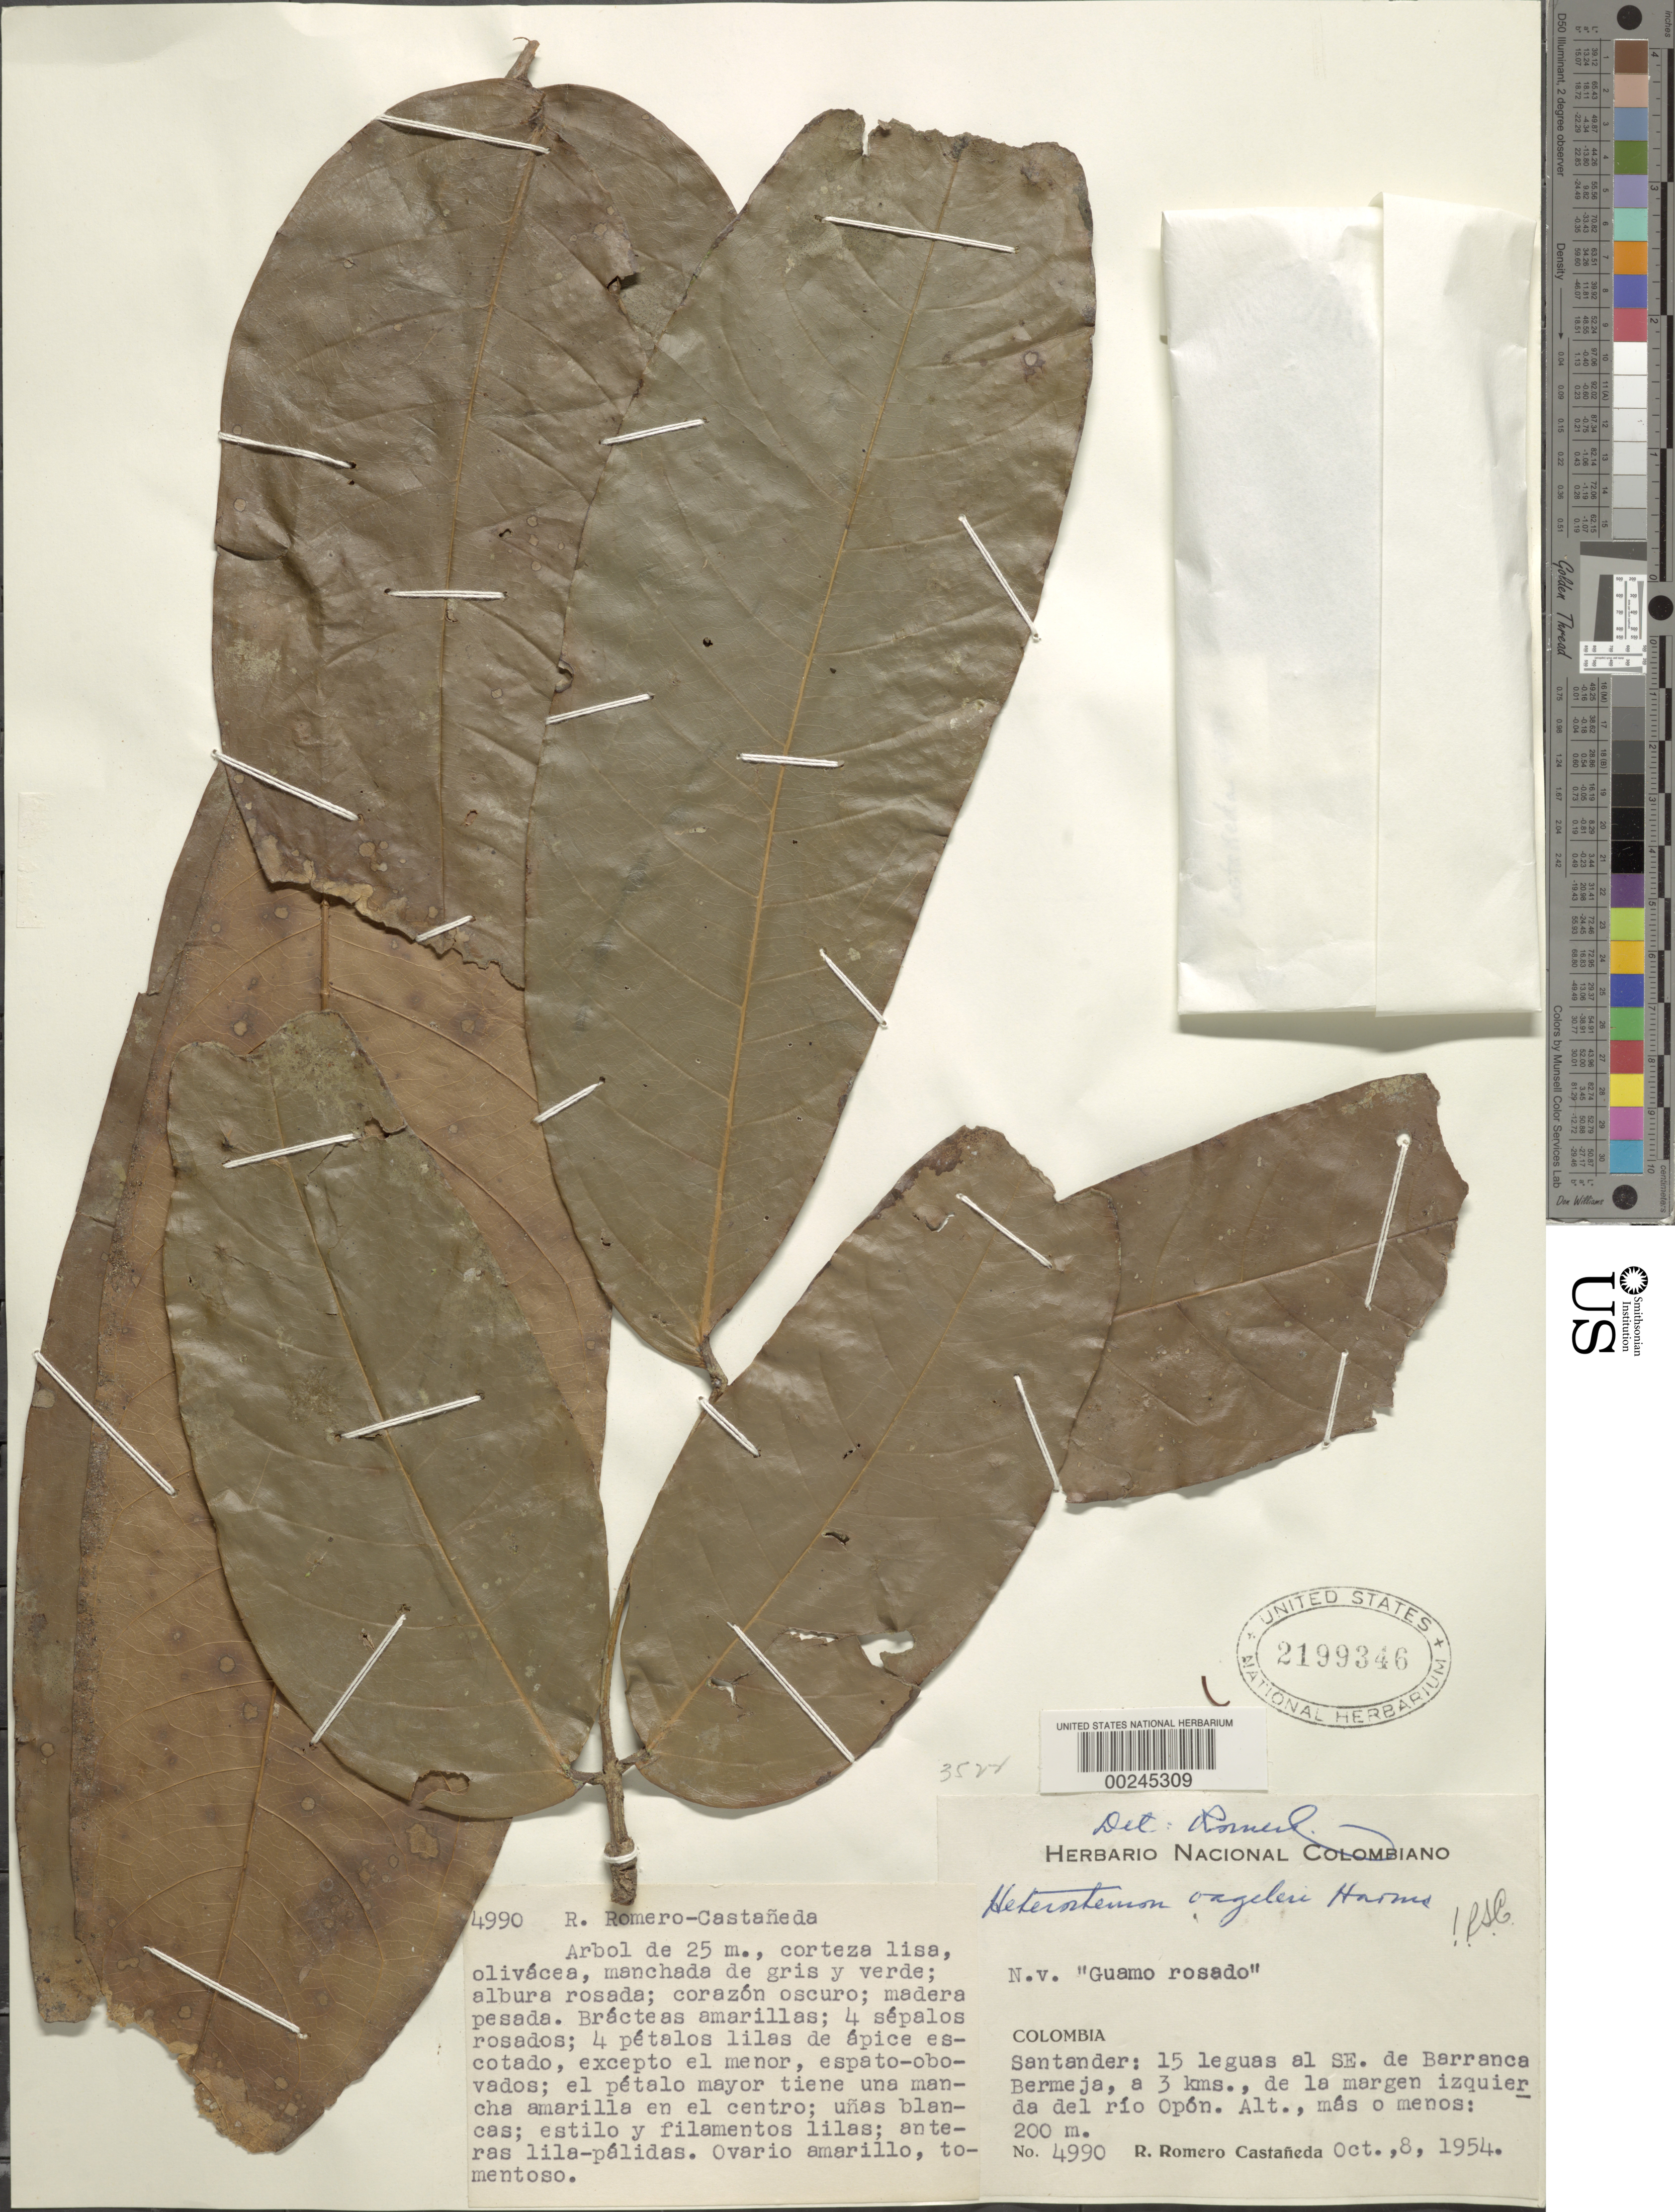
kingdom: Plantae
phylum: Tracheophyta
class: Magnoliopsida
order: Fabales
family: Fabaceae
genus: Brachycylix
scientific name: Brachycylix vageleri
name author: (Harms) R.S. Cowan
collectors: R. Romero Castañeda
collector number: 4990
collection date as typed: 08 Oct 1954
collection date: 1954-10-08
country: Colombia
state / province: Santander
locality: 15 leagues SE of Barrancabermeja, 3 km from the left bank of the Rio Opon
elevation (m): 200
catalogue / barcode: US 2199346